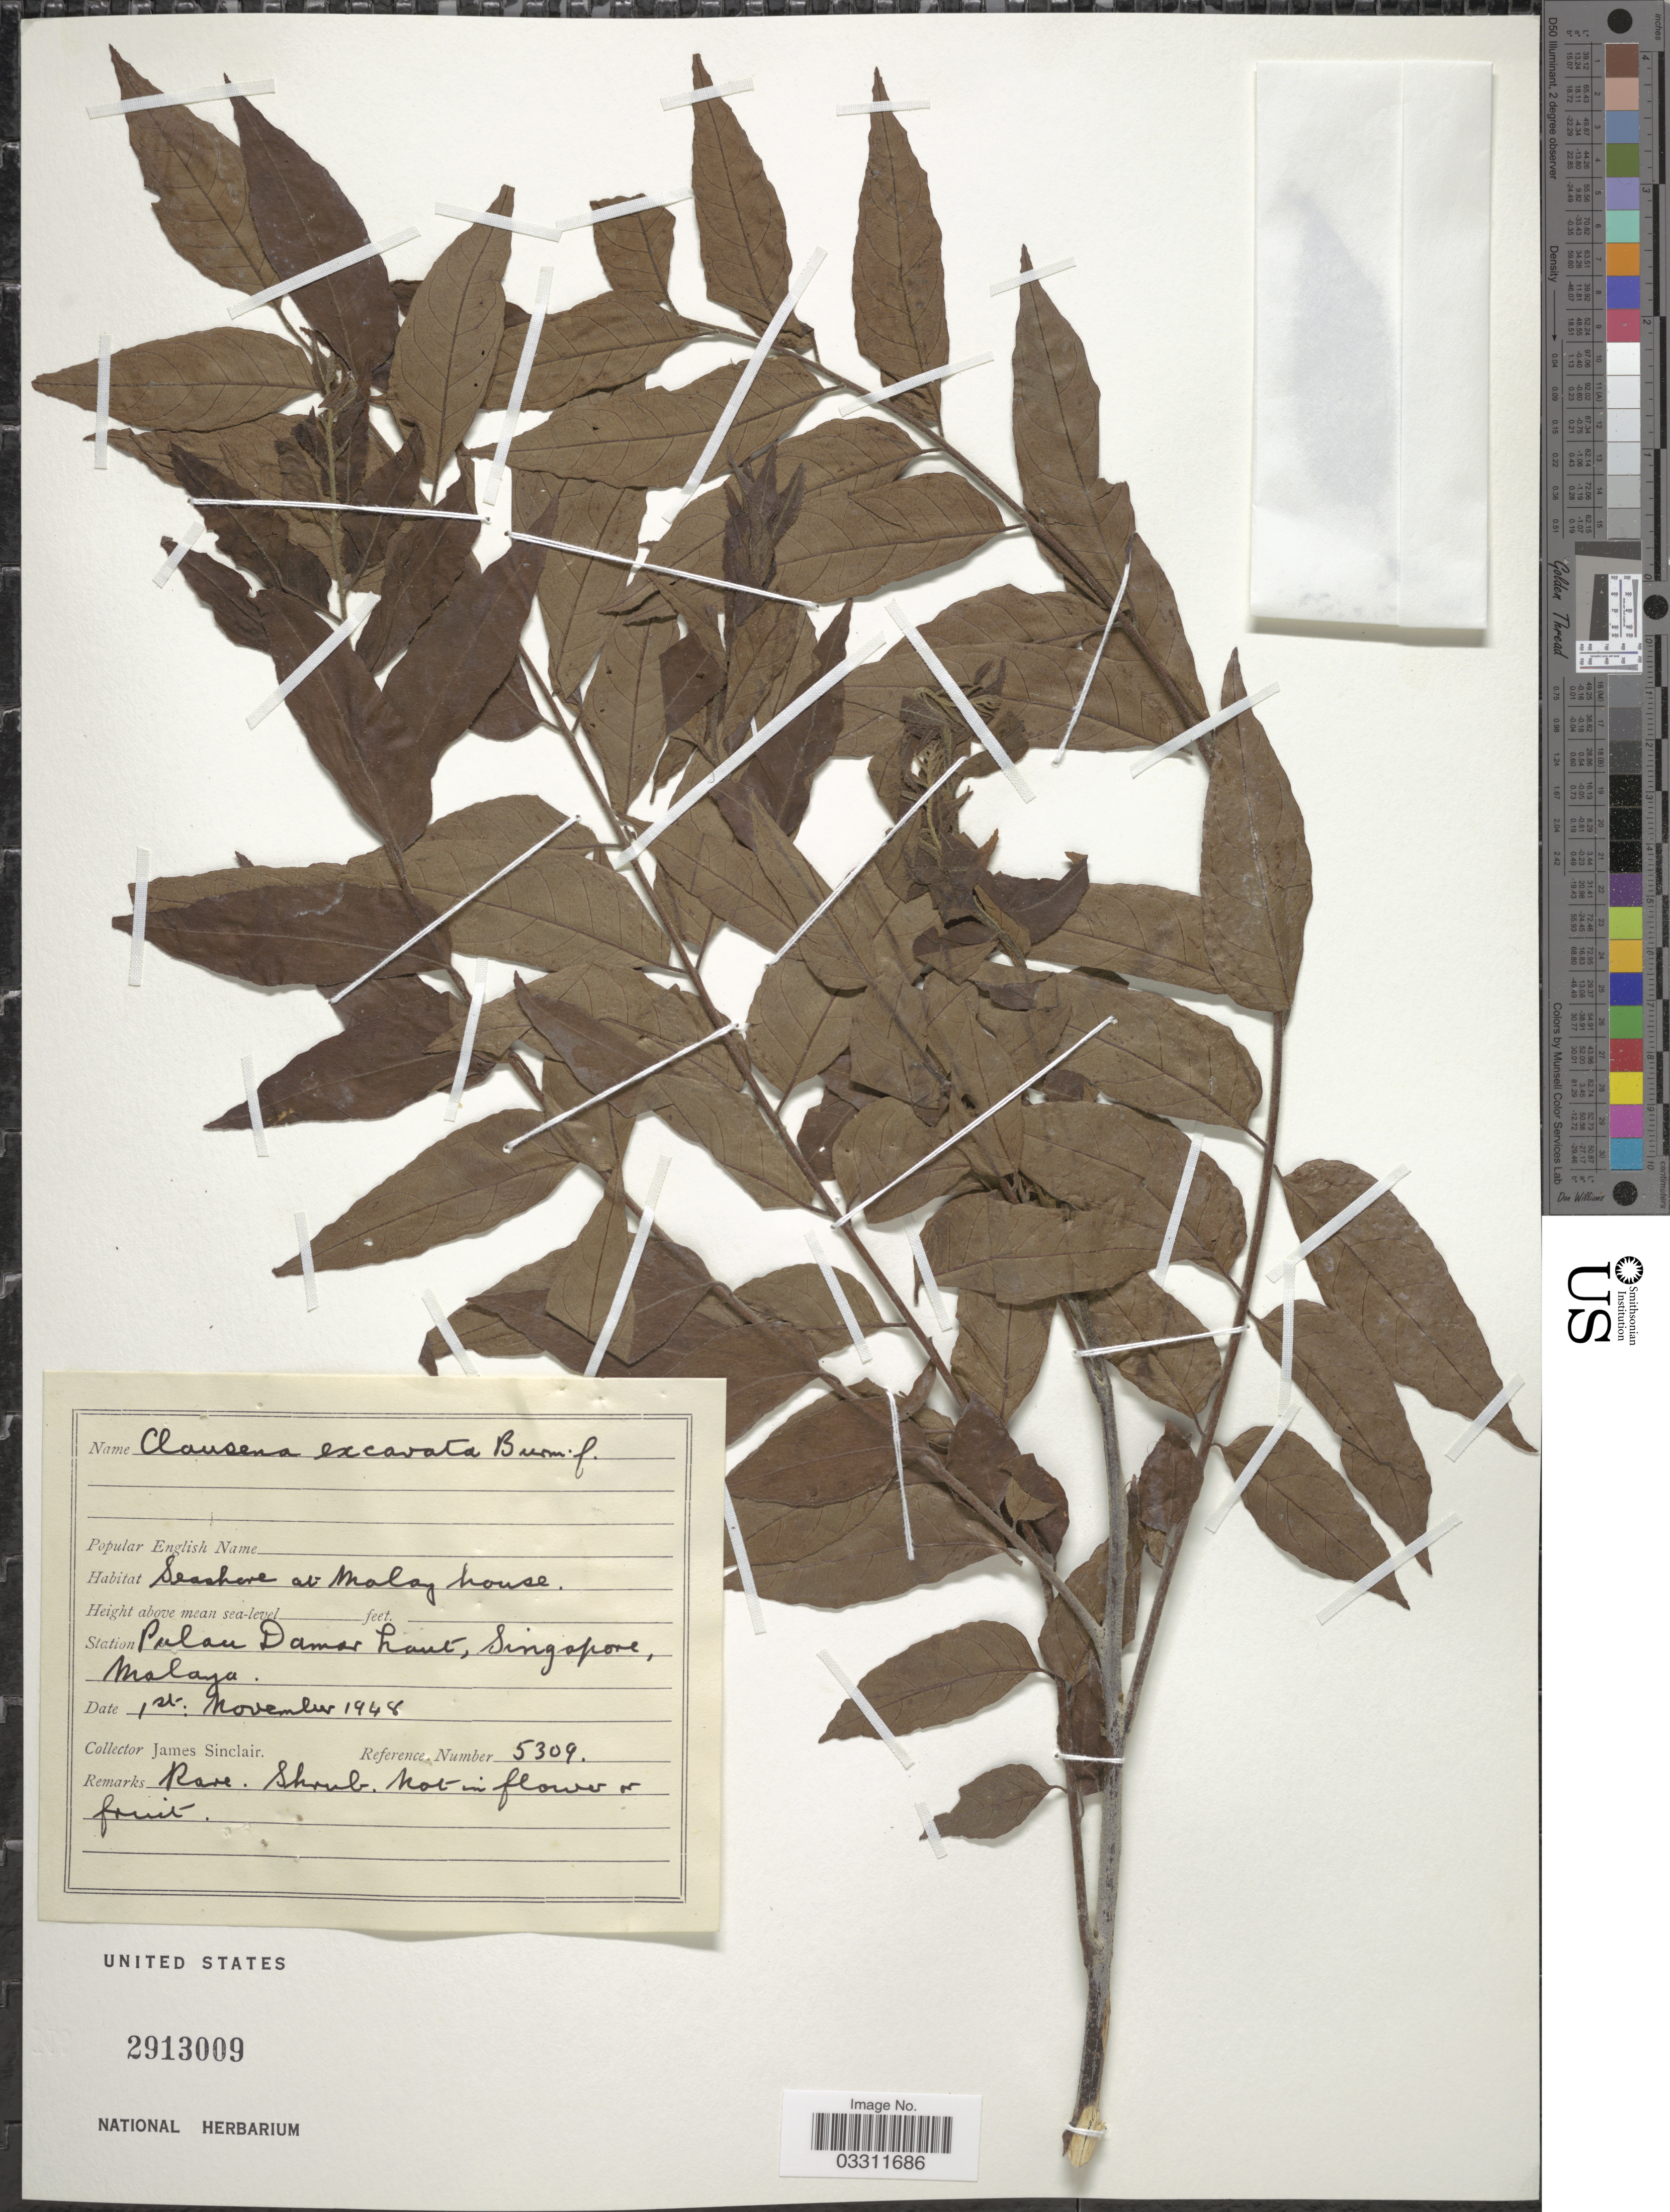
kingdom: Plantae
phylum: Tracheophyta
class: Magnoliopsida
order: Sapindales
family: Rutaceae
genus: Clausena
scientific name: Clausena excavata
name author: Burm. f.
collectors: J. Sinclair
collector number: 5309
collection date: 1948-11-01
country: Singapore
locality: Station Pulau Damas Laut, Malaya.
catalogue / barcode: US 2913009